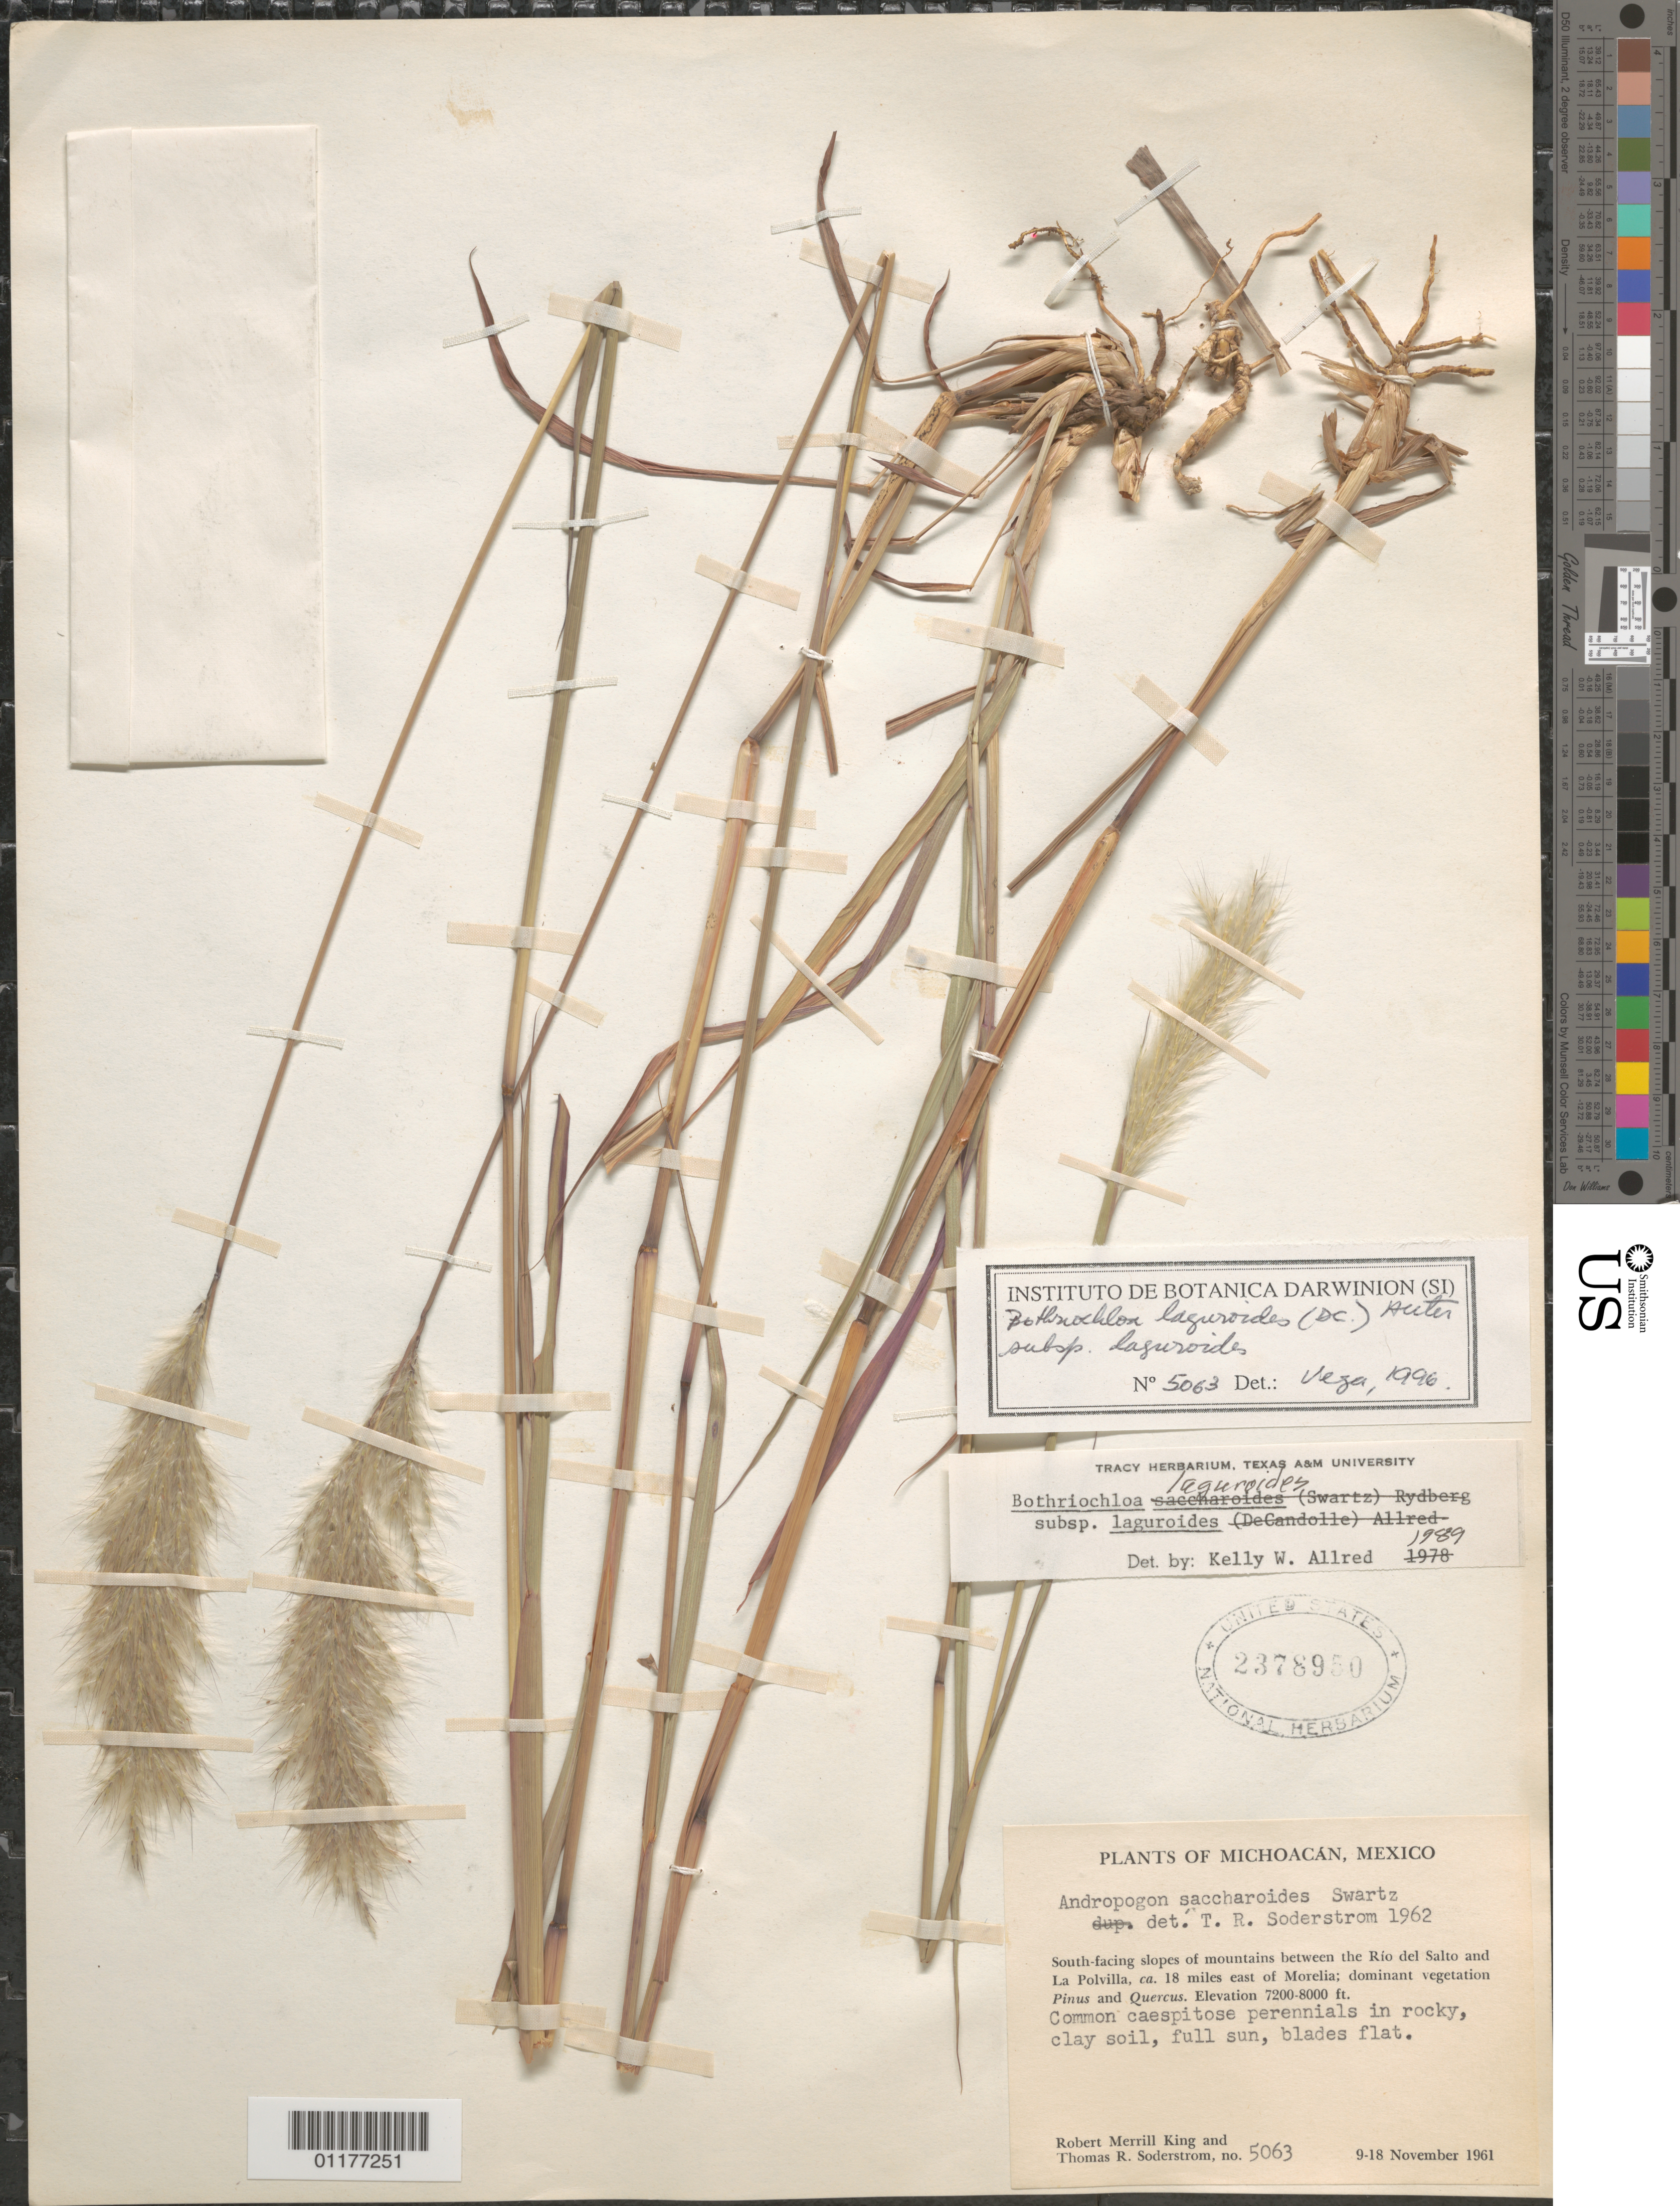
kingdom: Plantae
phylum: Tracheophyta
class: Liliopsida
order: Poales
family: Poaceae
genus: Bothriochloa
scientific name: Bothriochloa laguroides subsp. laguroides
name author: (DC.) Herter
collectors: R. M. King & T. R. Soderstrom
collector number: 5063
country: Mexico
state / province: Michoacán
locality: Between the Rio del Salto and La Polivilla, E of Morelia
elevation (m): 2195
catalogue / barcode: US 2378950